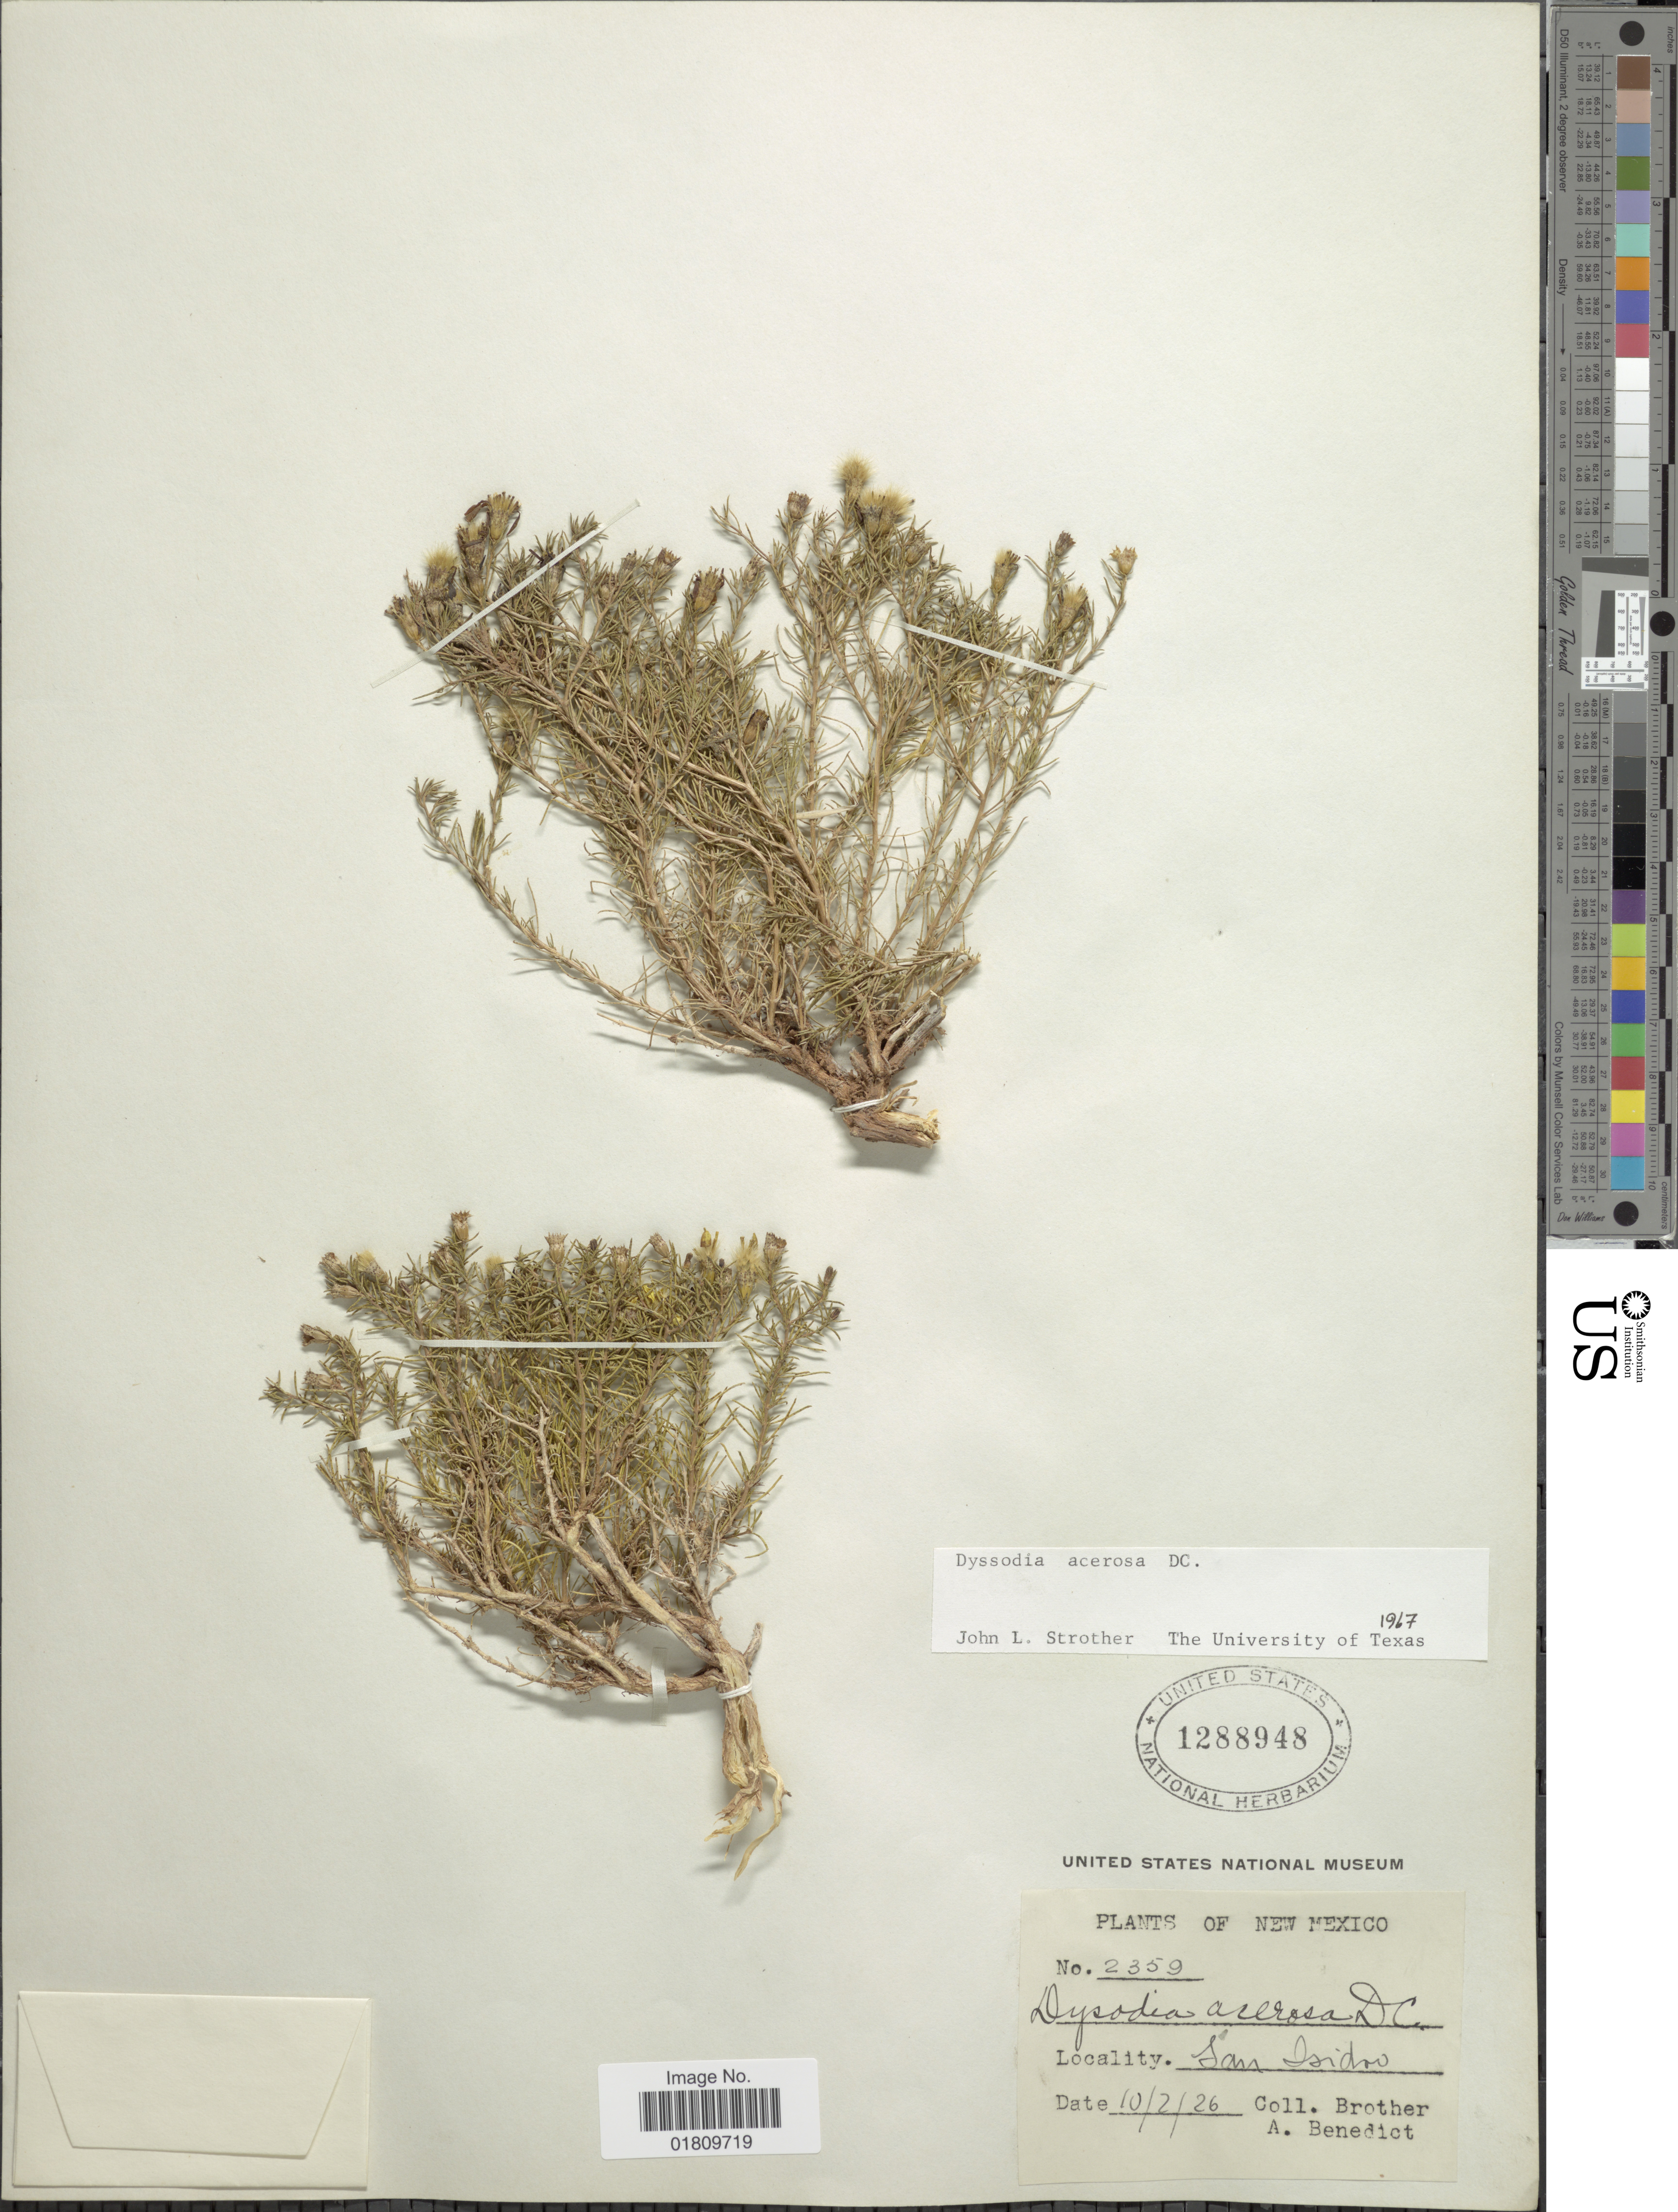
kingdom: Plantae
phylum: Tracheophyta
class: Magnoliopsida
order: Asterales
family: Asteraceae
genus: Thymophylla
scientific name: Thymophylla acerosa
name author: (DC.) Strother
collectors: Bro. A. Benedict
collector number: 2359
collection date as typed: Transcribed d/m/y: 2/10/26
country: United States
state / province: New Mexico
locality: San Isidro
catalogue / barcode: US 1288948